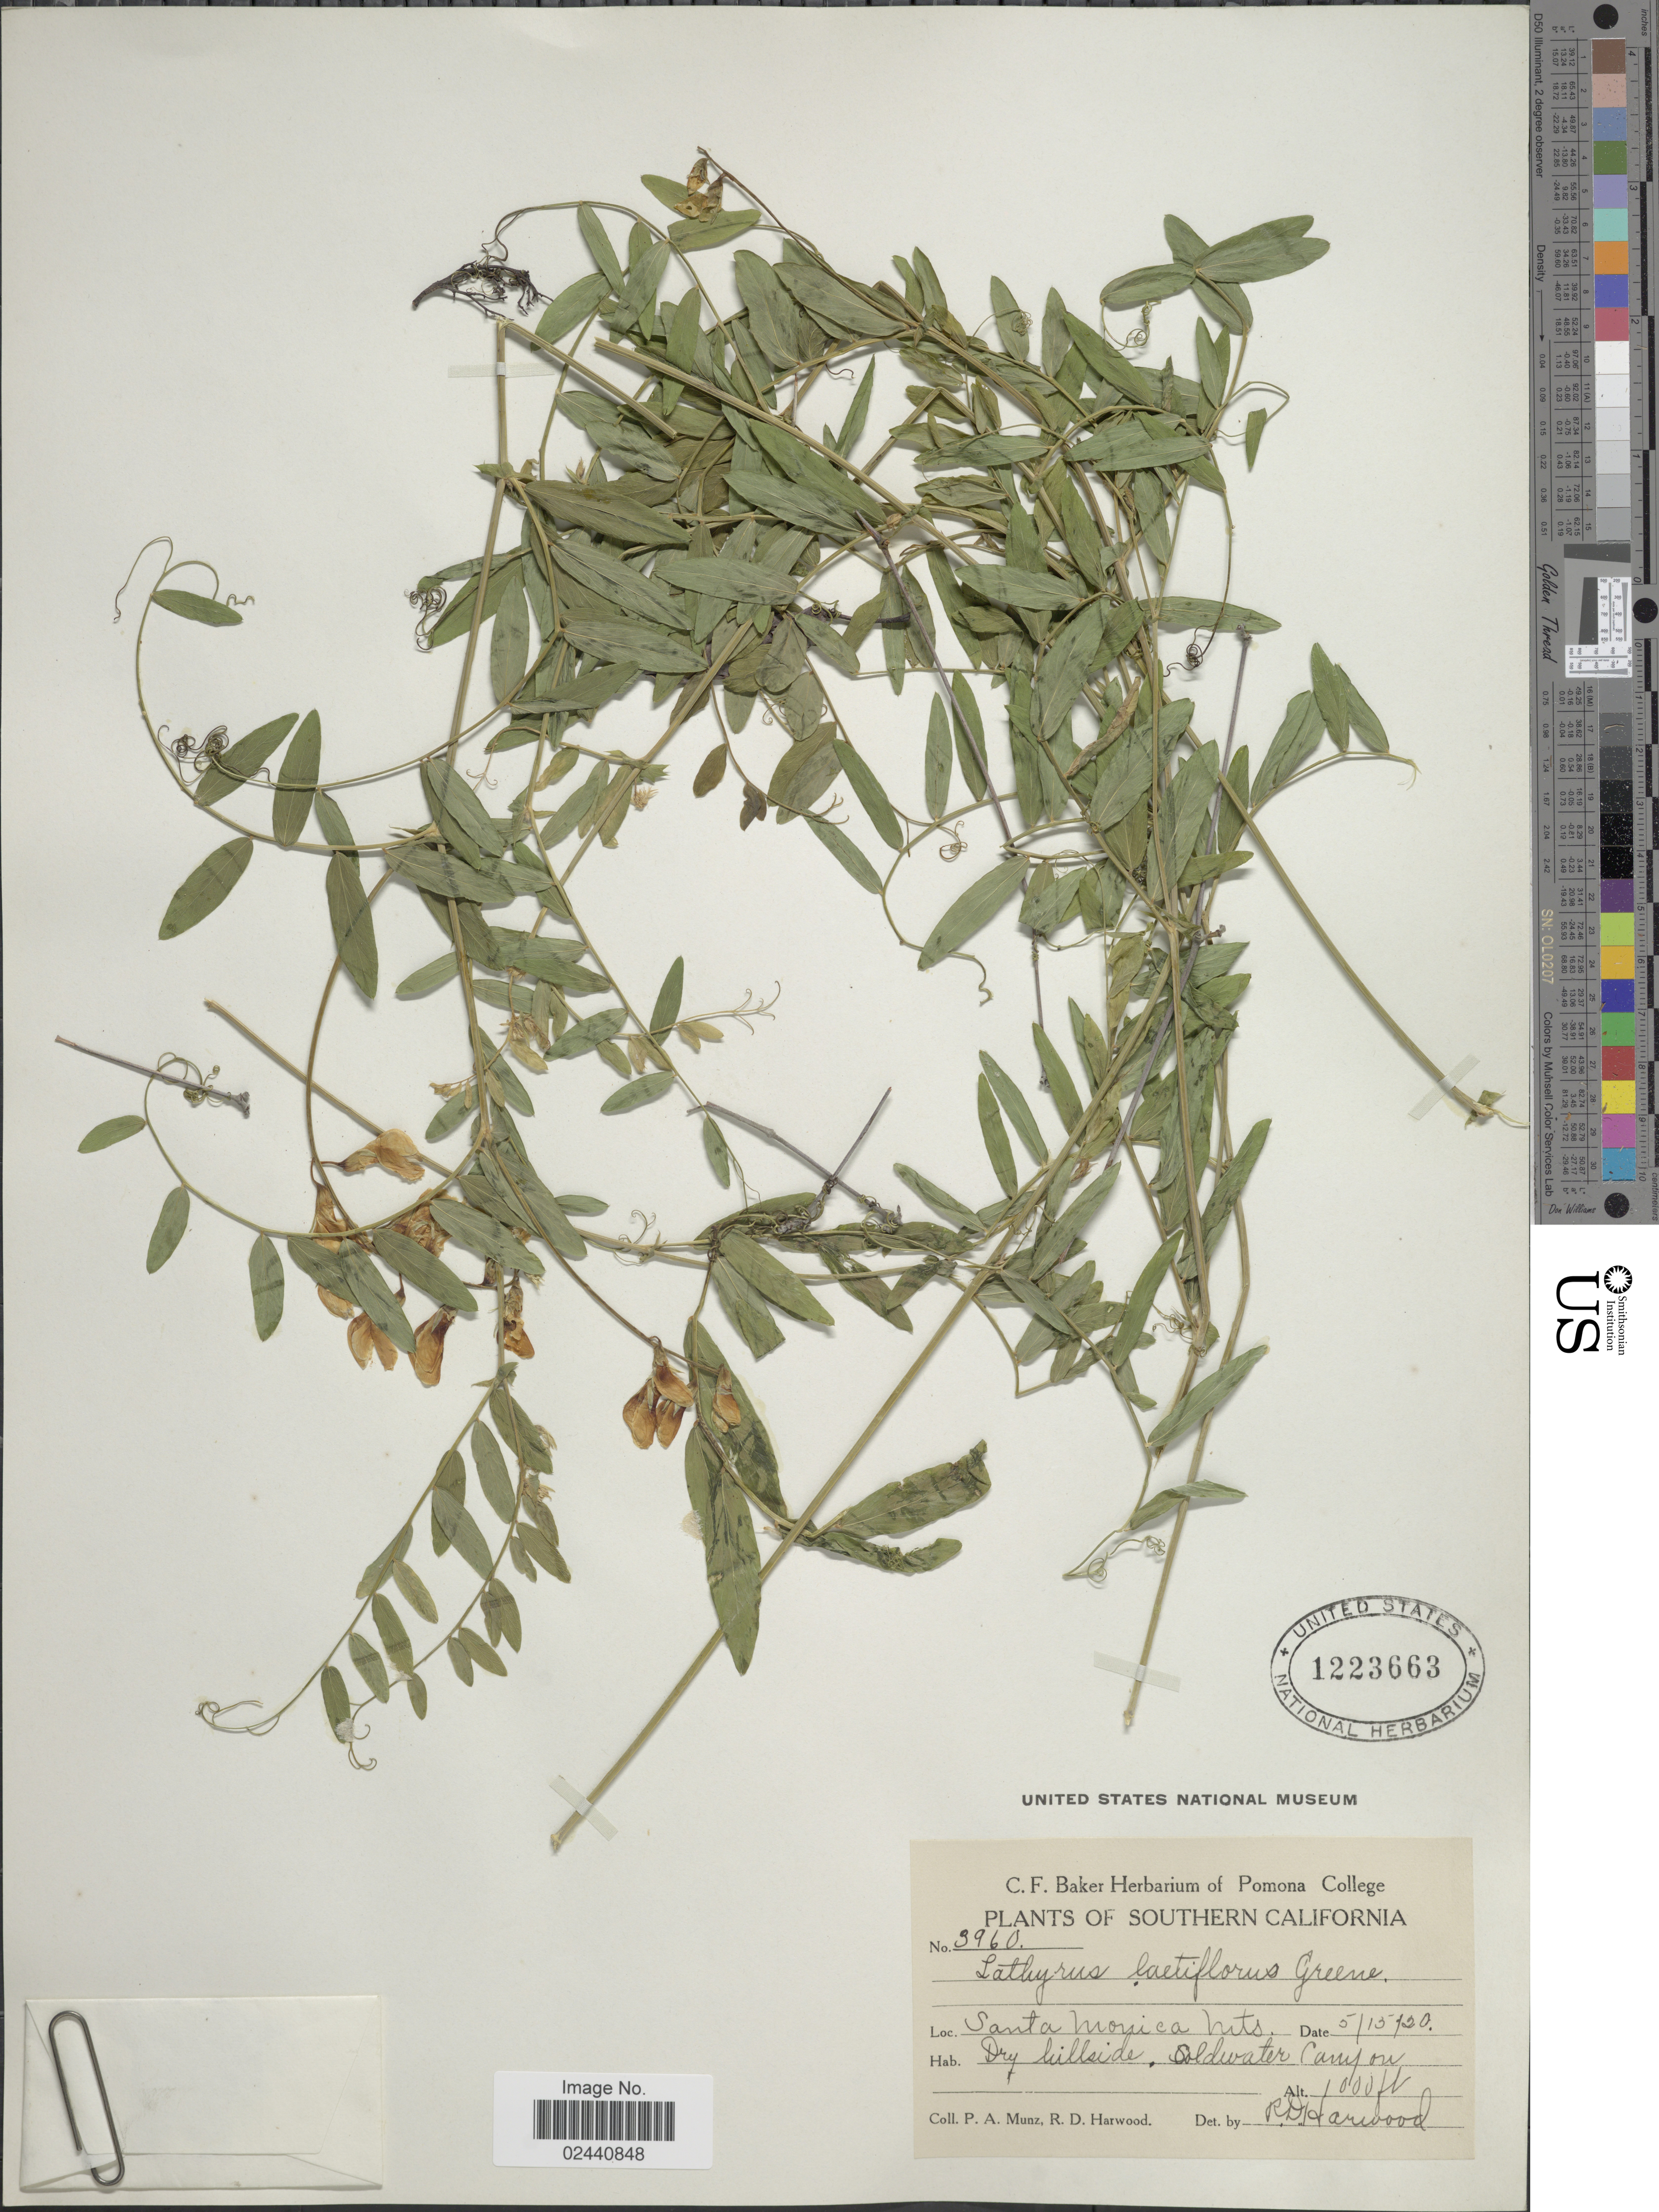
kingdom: Plantae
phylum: Tracheophyta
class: Magnoliopsida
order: Fabales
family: Fabaceae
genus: Lathyrus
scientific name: Lathyrus laetiflorus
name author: Greene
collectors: P. A. Munz & R. Harwood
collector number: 3960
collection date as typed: Transcribed d/m/y: 15/5/30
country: United States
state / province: California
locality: Southern California, Santa Montica Mts., Dry hillside, Coldwater Canyon.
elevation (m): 305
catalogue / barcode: US 1223663